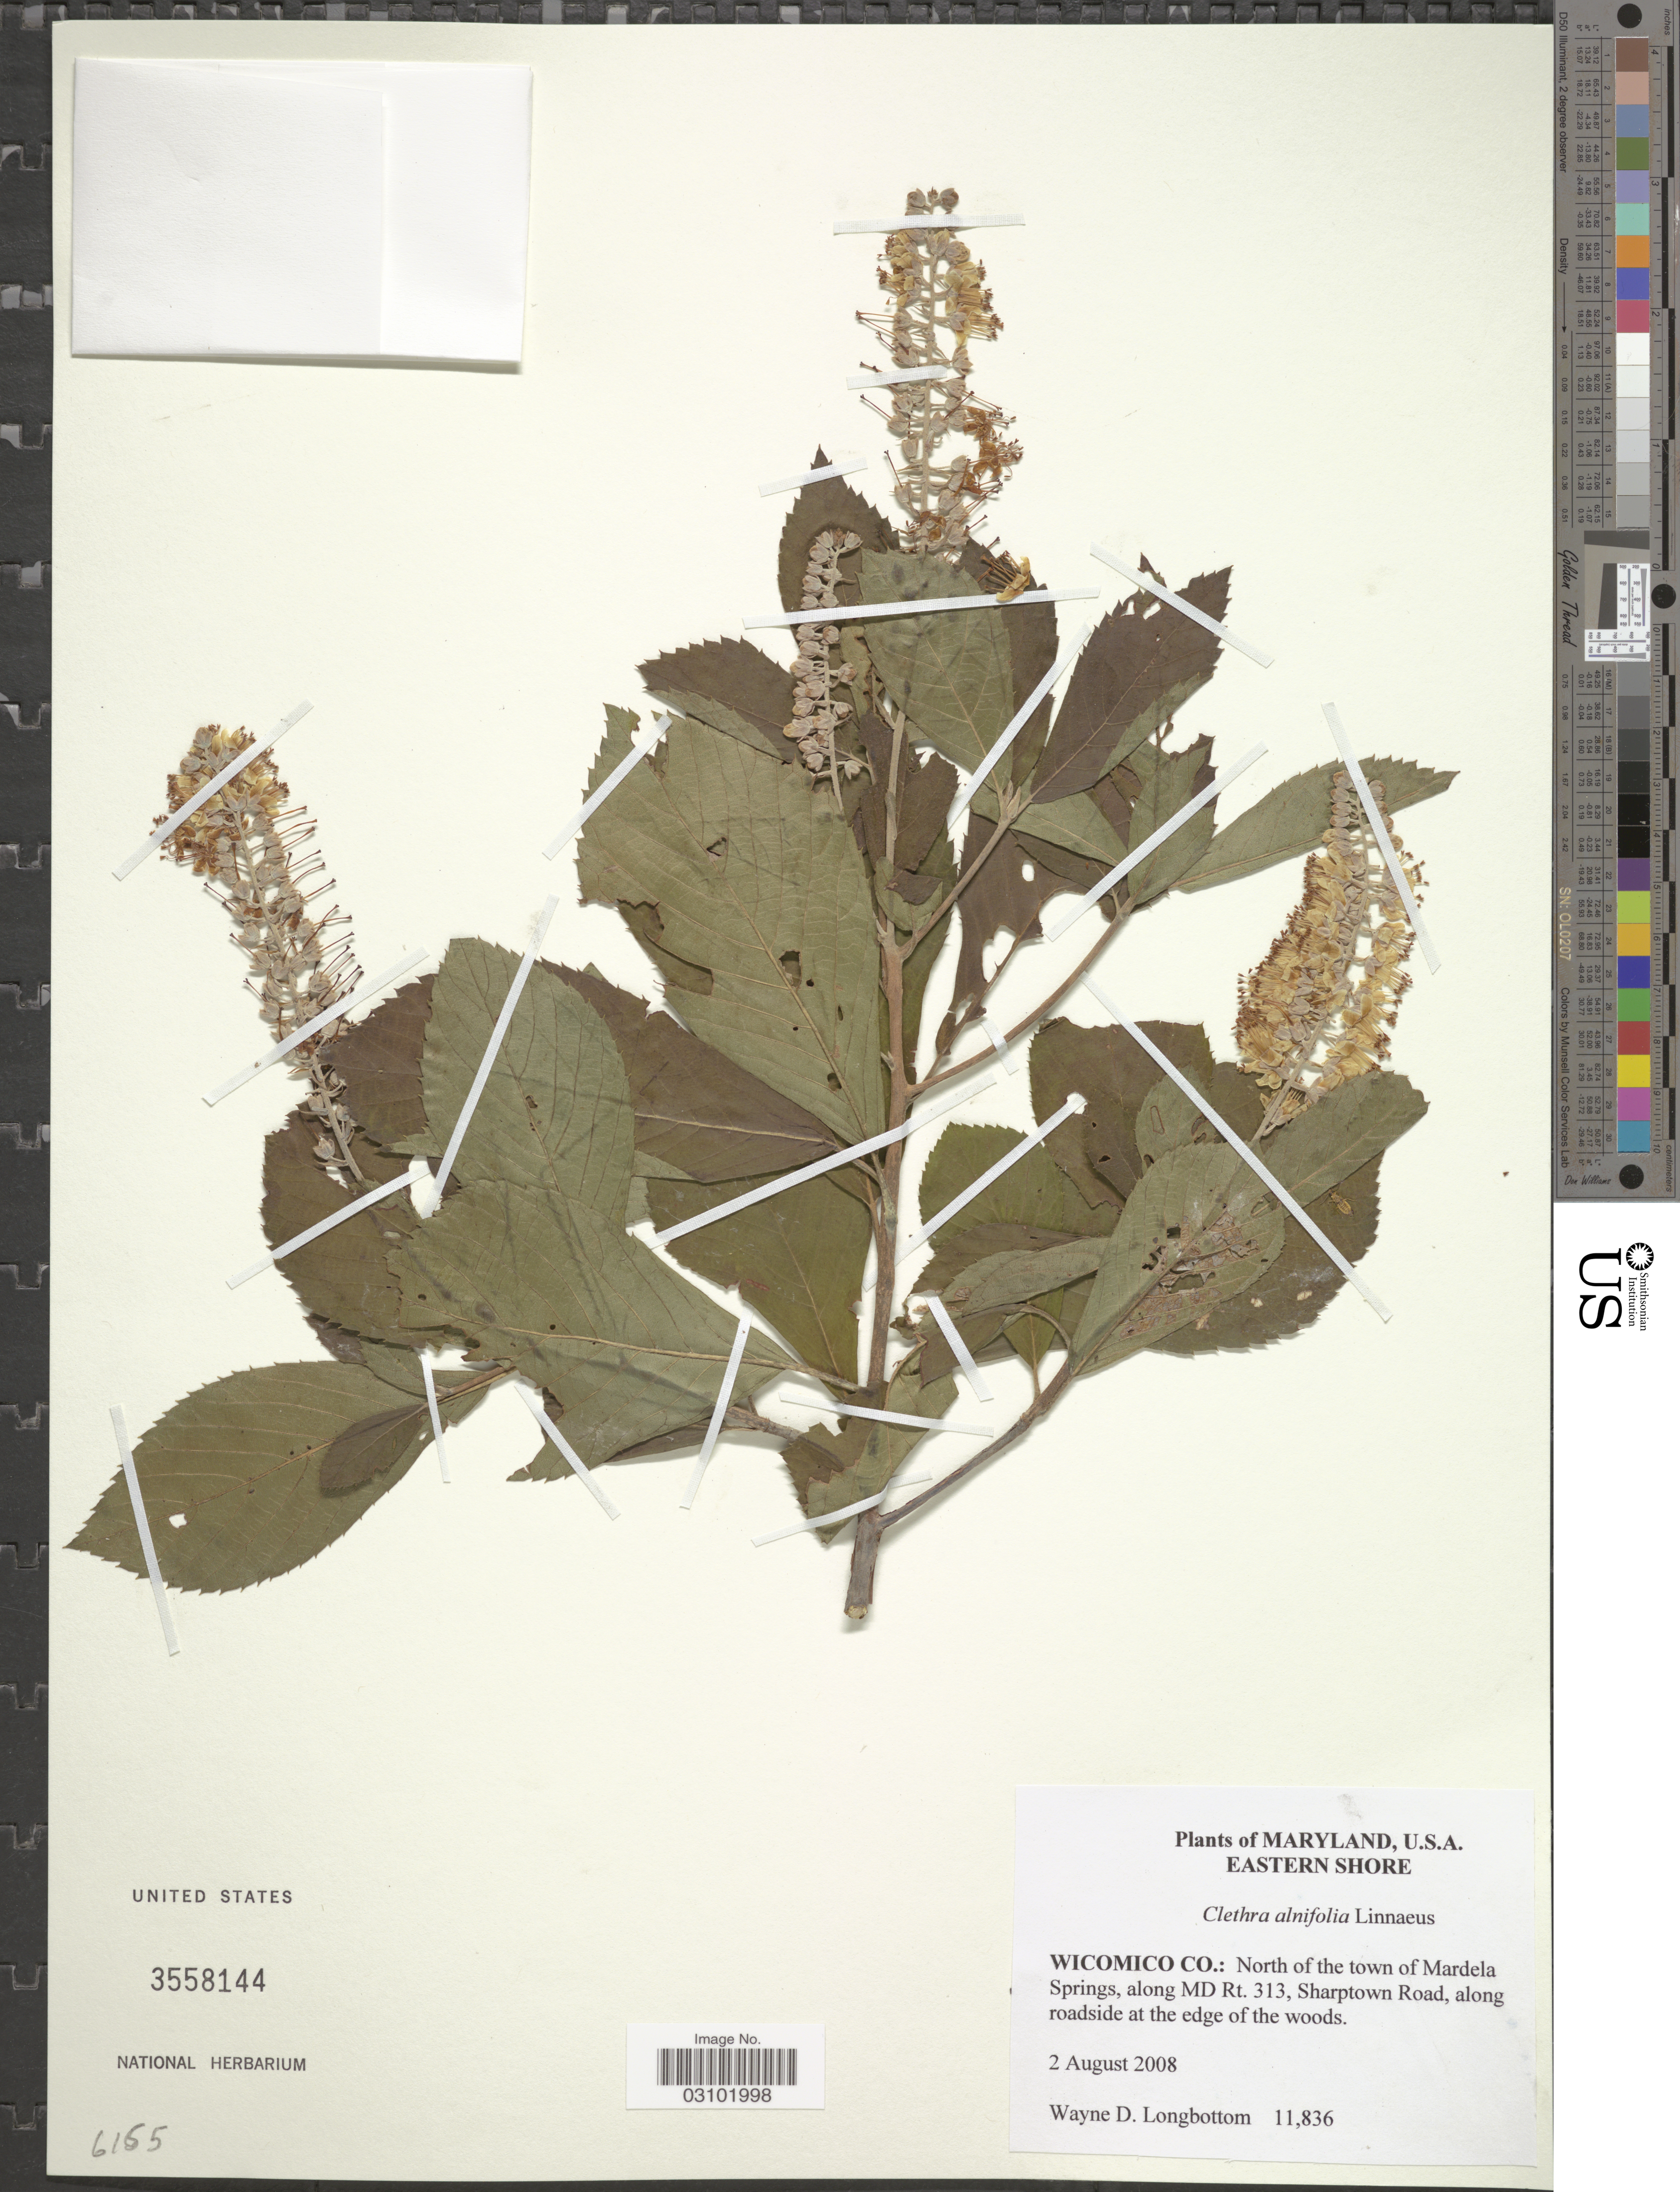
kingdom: Plantae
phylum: Tracheophyta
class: Magnoliopsida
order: Ericales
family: Clethraceae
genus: Clethra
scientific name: Clethra alnifolia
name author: L.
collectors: W. D. Longbottom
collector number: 11836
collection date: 2008-08-02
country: United States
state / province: Maryland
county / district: Wicomico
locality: Eastern Shore. Wicomico Co.: North of the town of Mardela Springs, along MD Rt. 313, Sharptown Road, along roadside at the edge of the woods.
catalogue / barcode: US 3558144